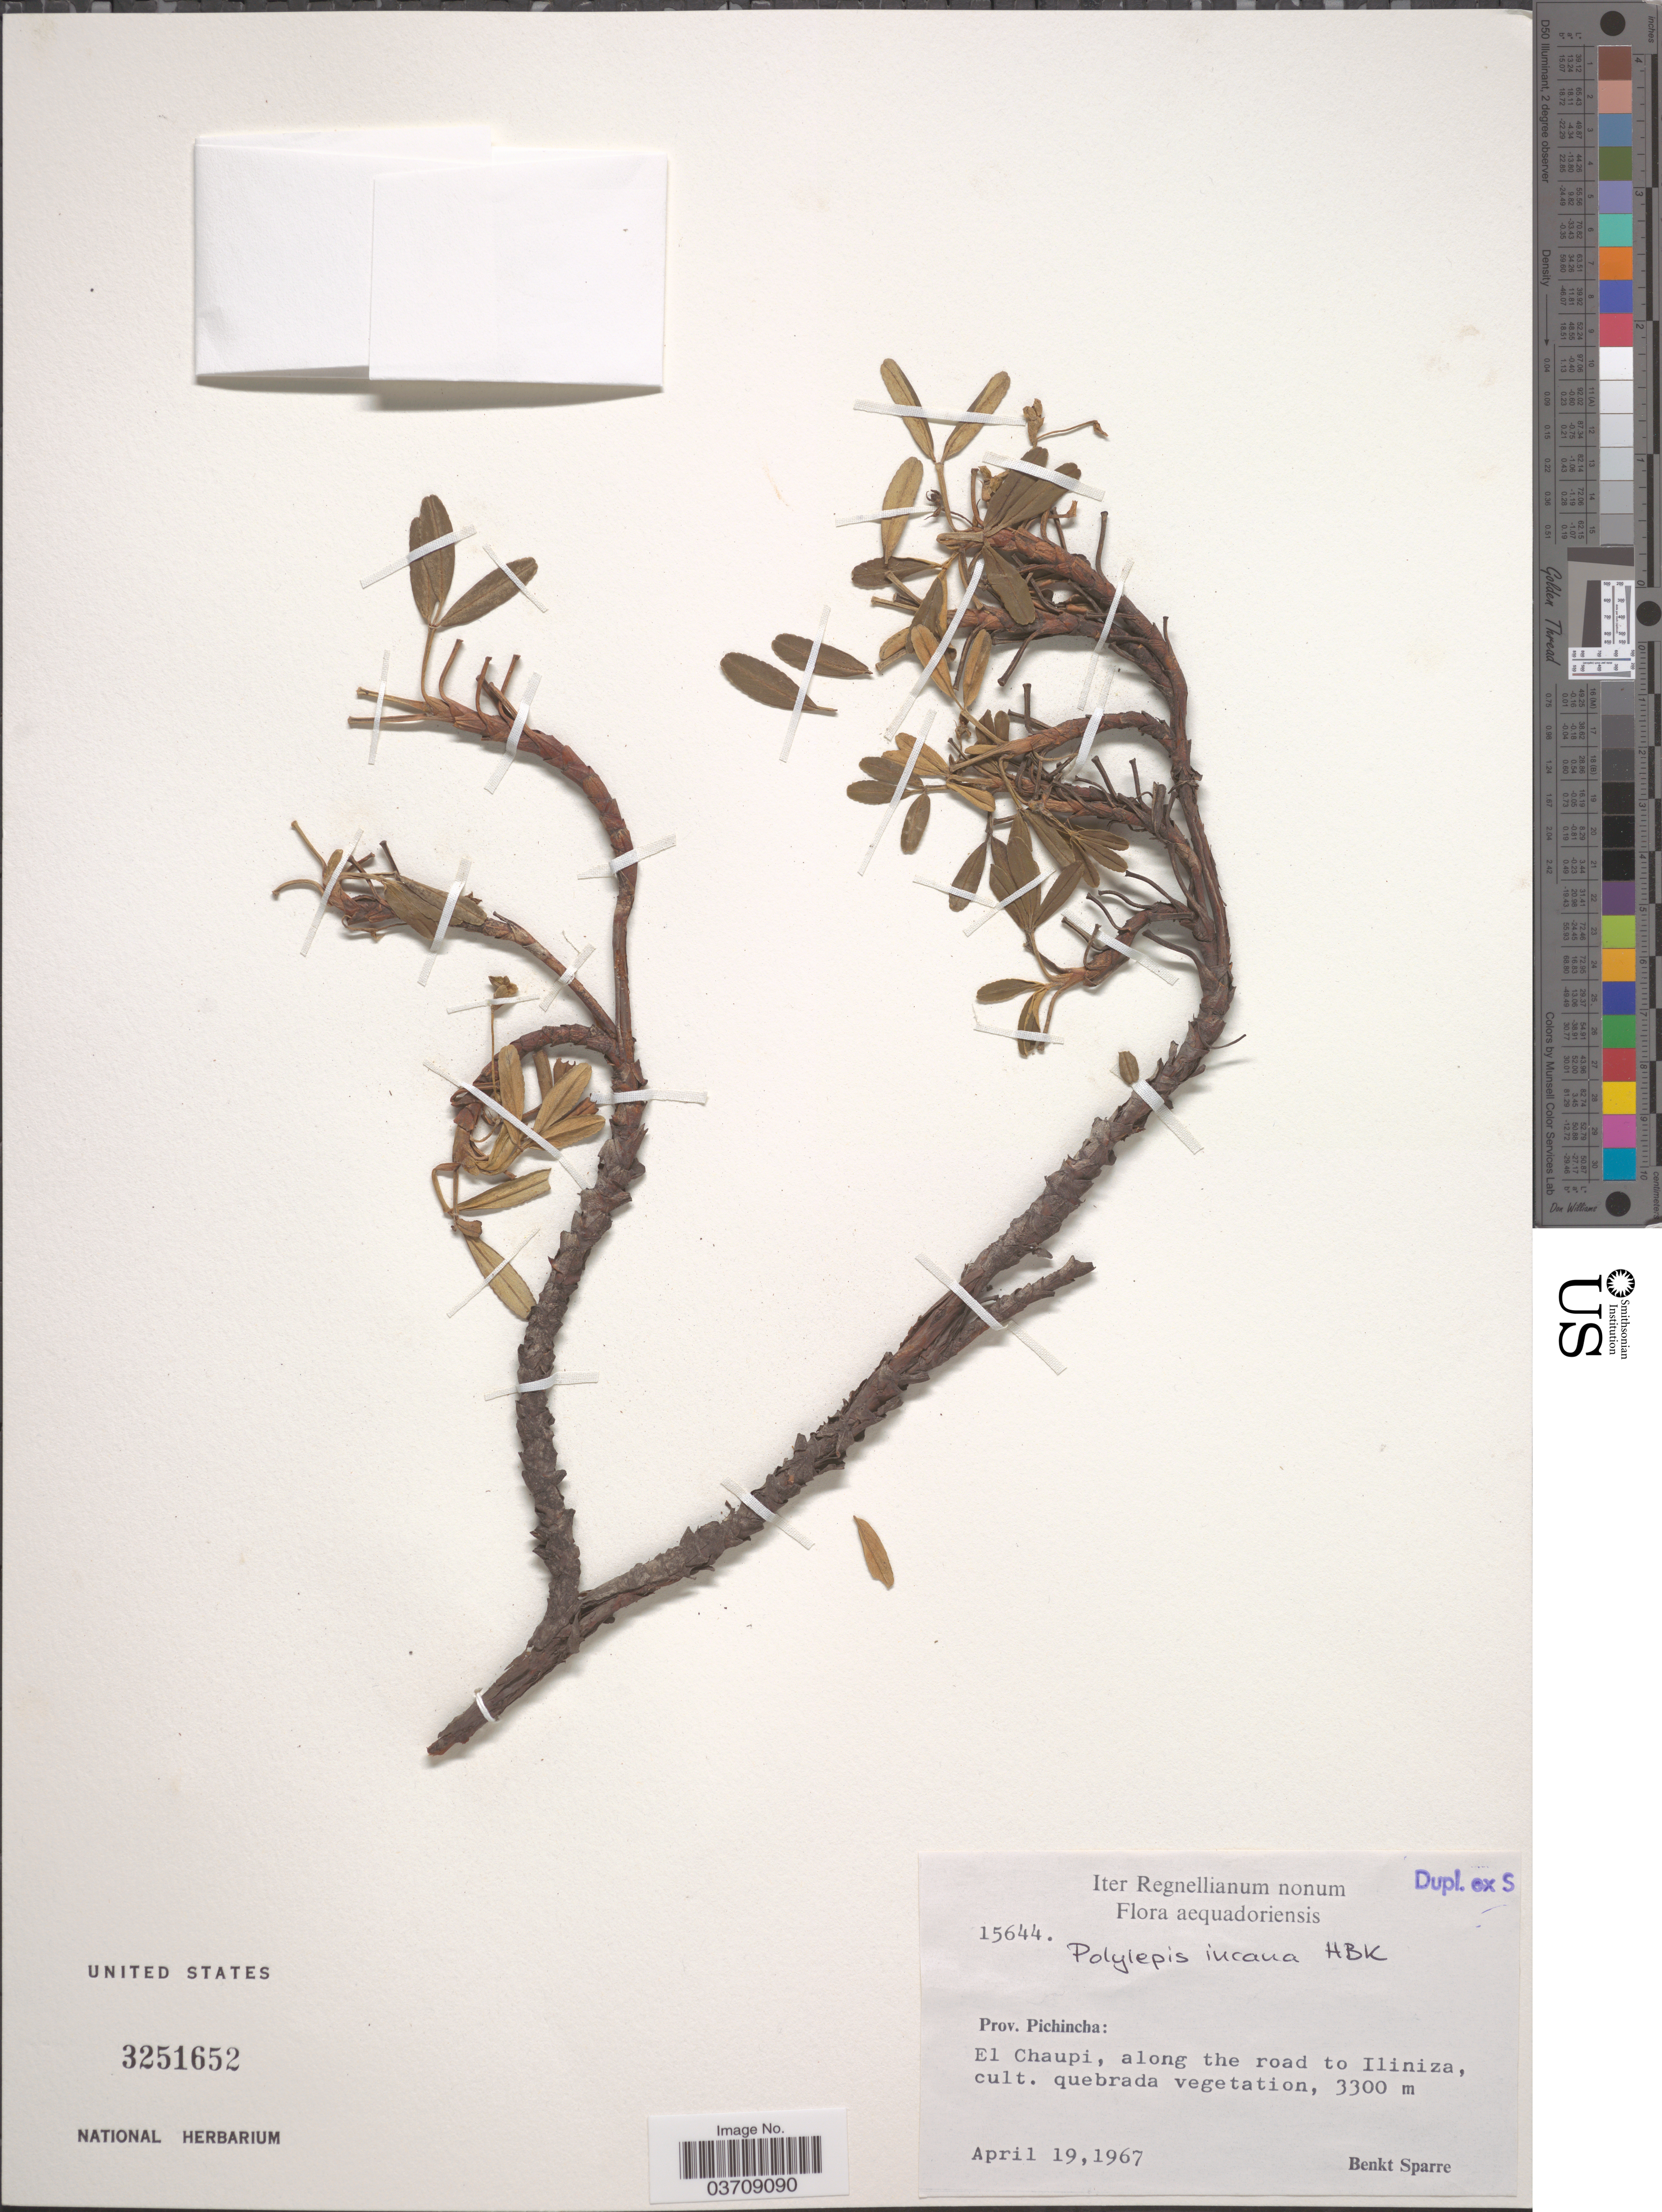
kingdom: Plantae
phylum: Tracheophyta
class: Magnoliopsida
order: Rosales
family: Rosaceae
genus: Polylepis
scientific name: Polylepis incana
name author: Kunth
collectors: B. Sparre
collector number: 15644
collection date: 1967-04-19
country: Ecuador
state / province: Pichincha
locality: El Chaupi, along the road to Iliniza.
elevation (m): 3300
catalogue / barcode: US 3251652